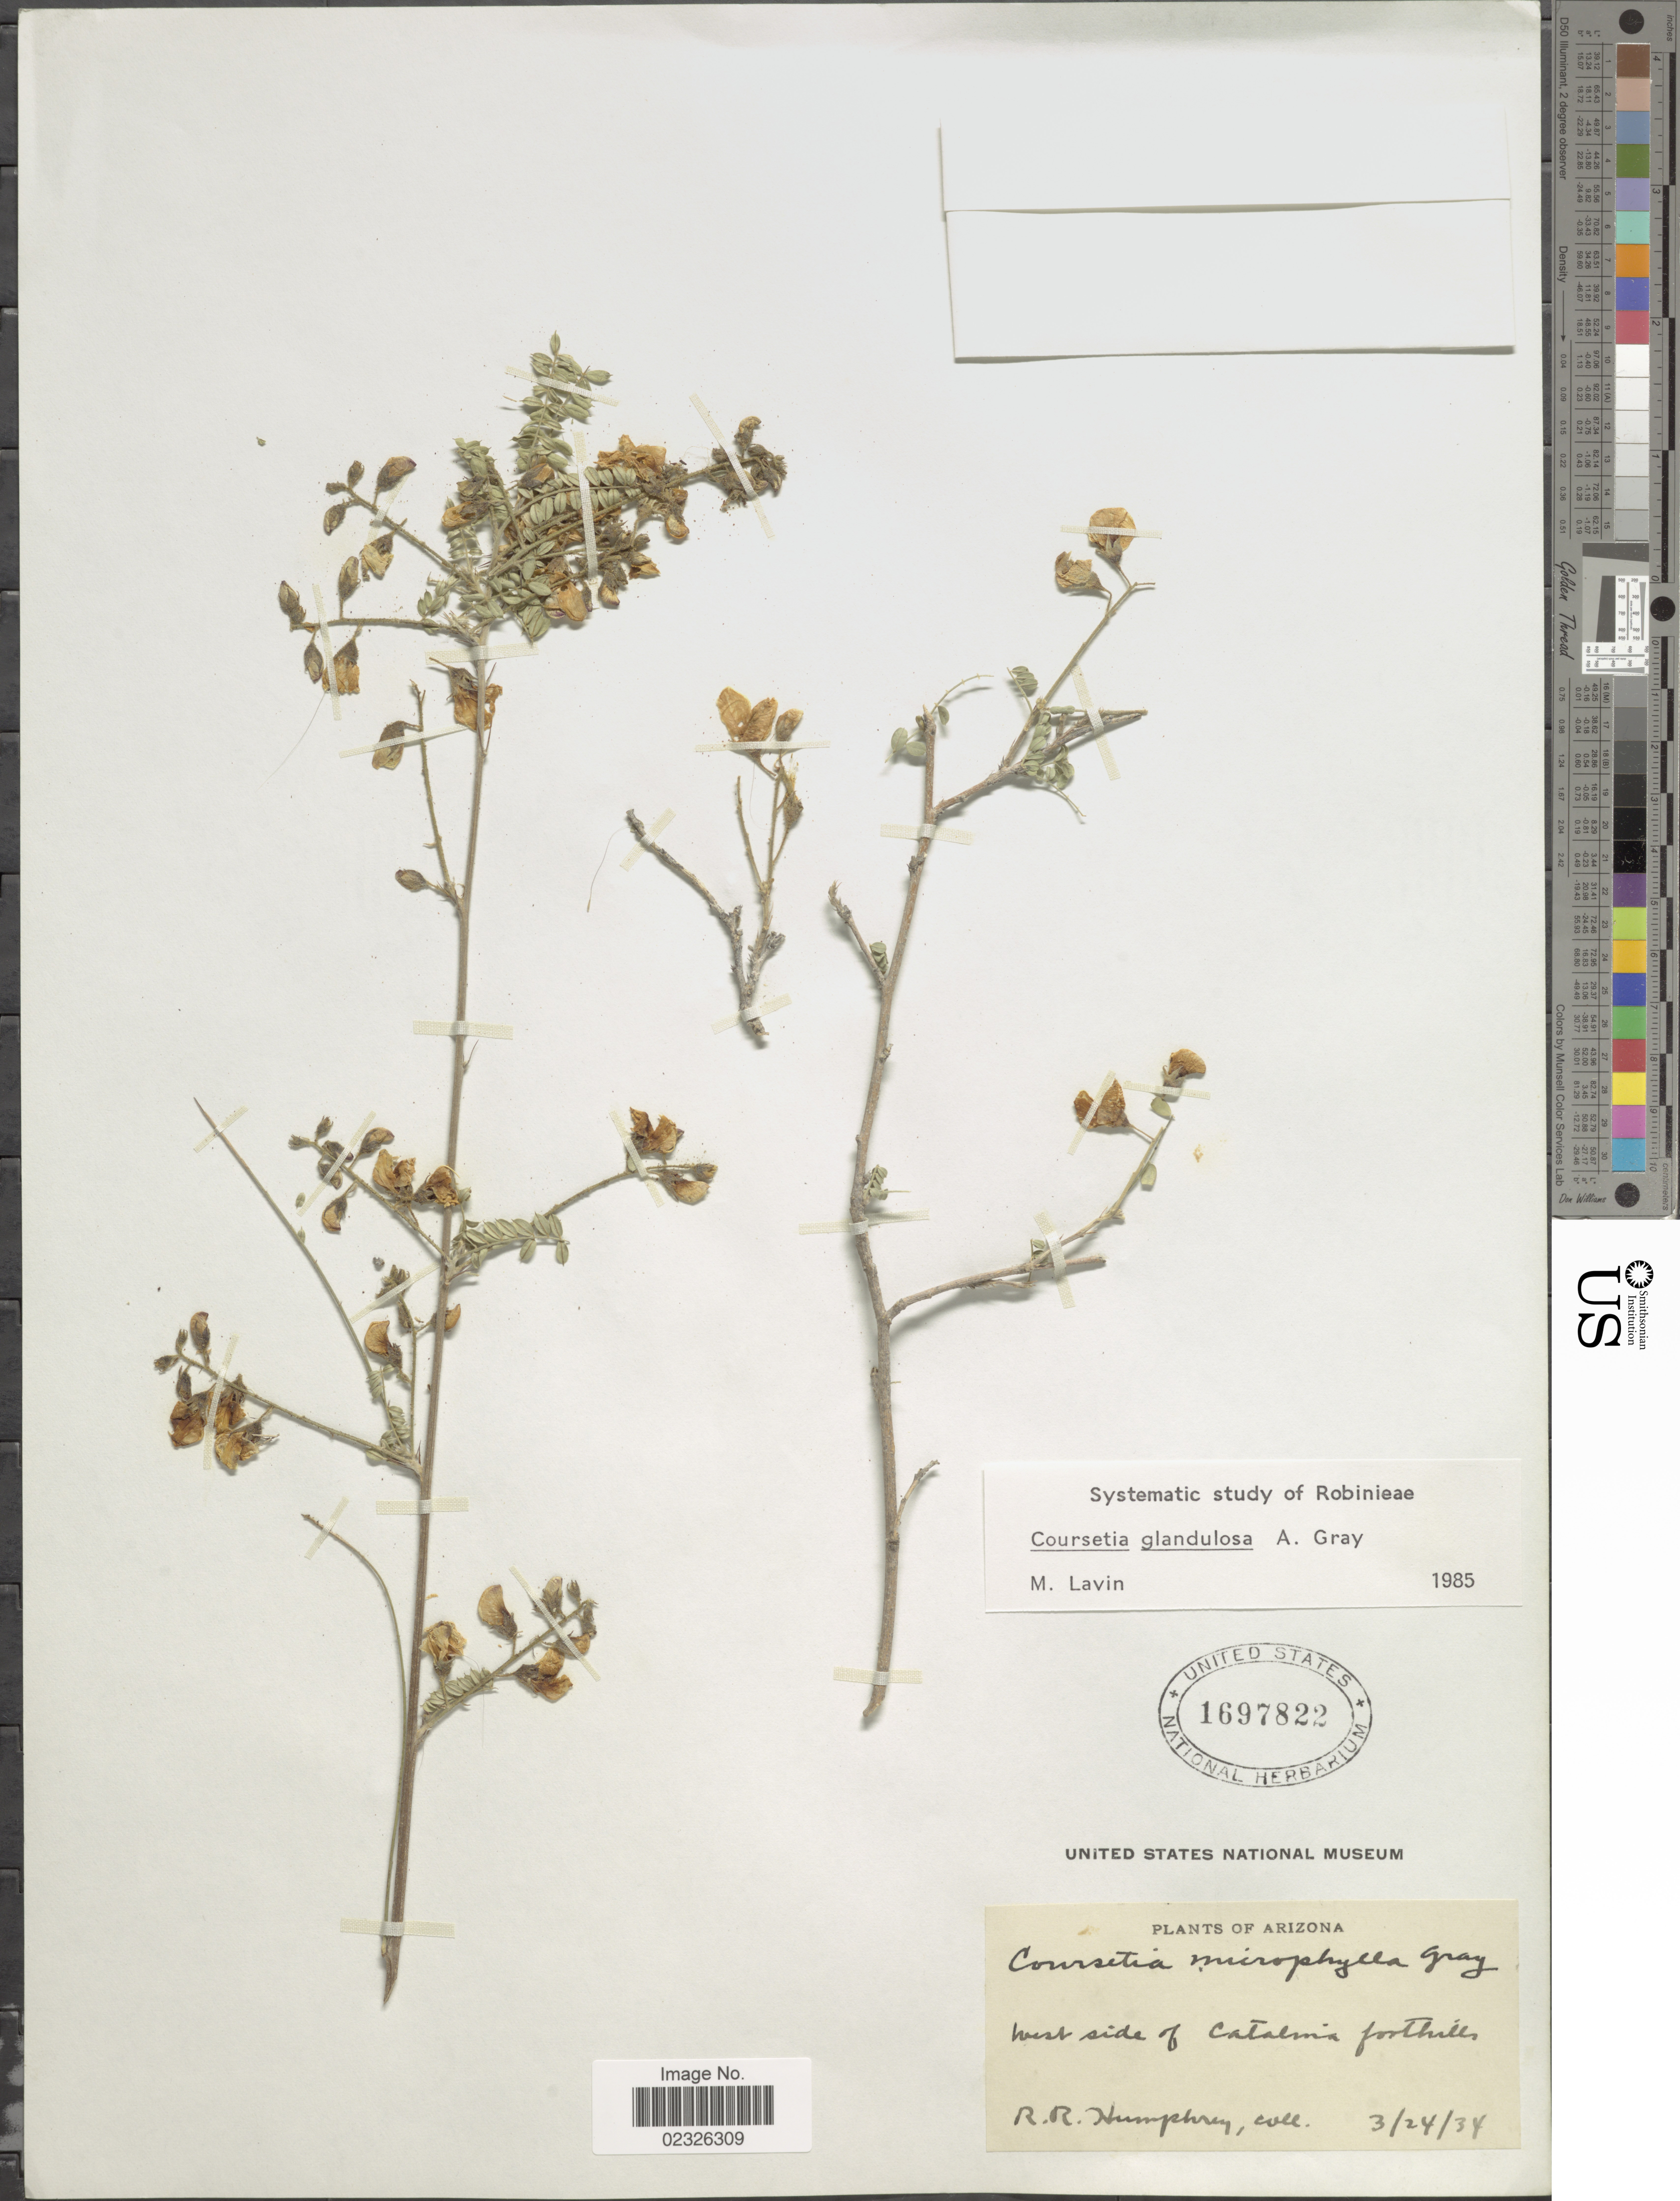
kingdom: Plantae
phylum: Tracheophyta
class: Magnoliopsida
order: Fabales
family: Fabaceae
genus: Coursetia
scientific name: Coursetia glandulosa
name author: A. Gray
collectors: R. Humphrey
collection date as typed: Transcribed d/m/y: 24/3/34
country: United States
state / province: Arizona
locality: West side of Catalina foothills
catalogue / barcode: US 1697822